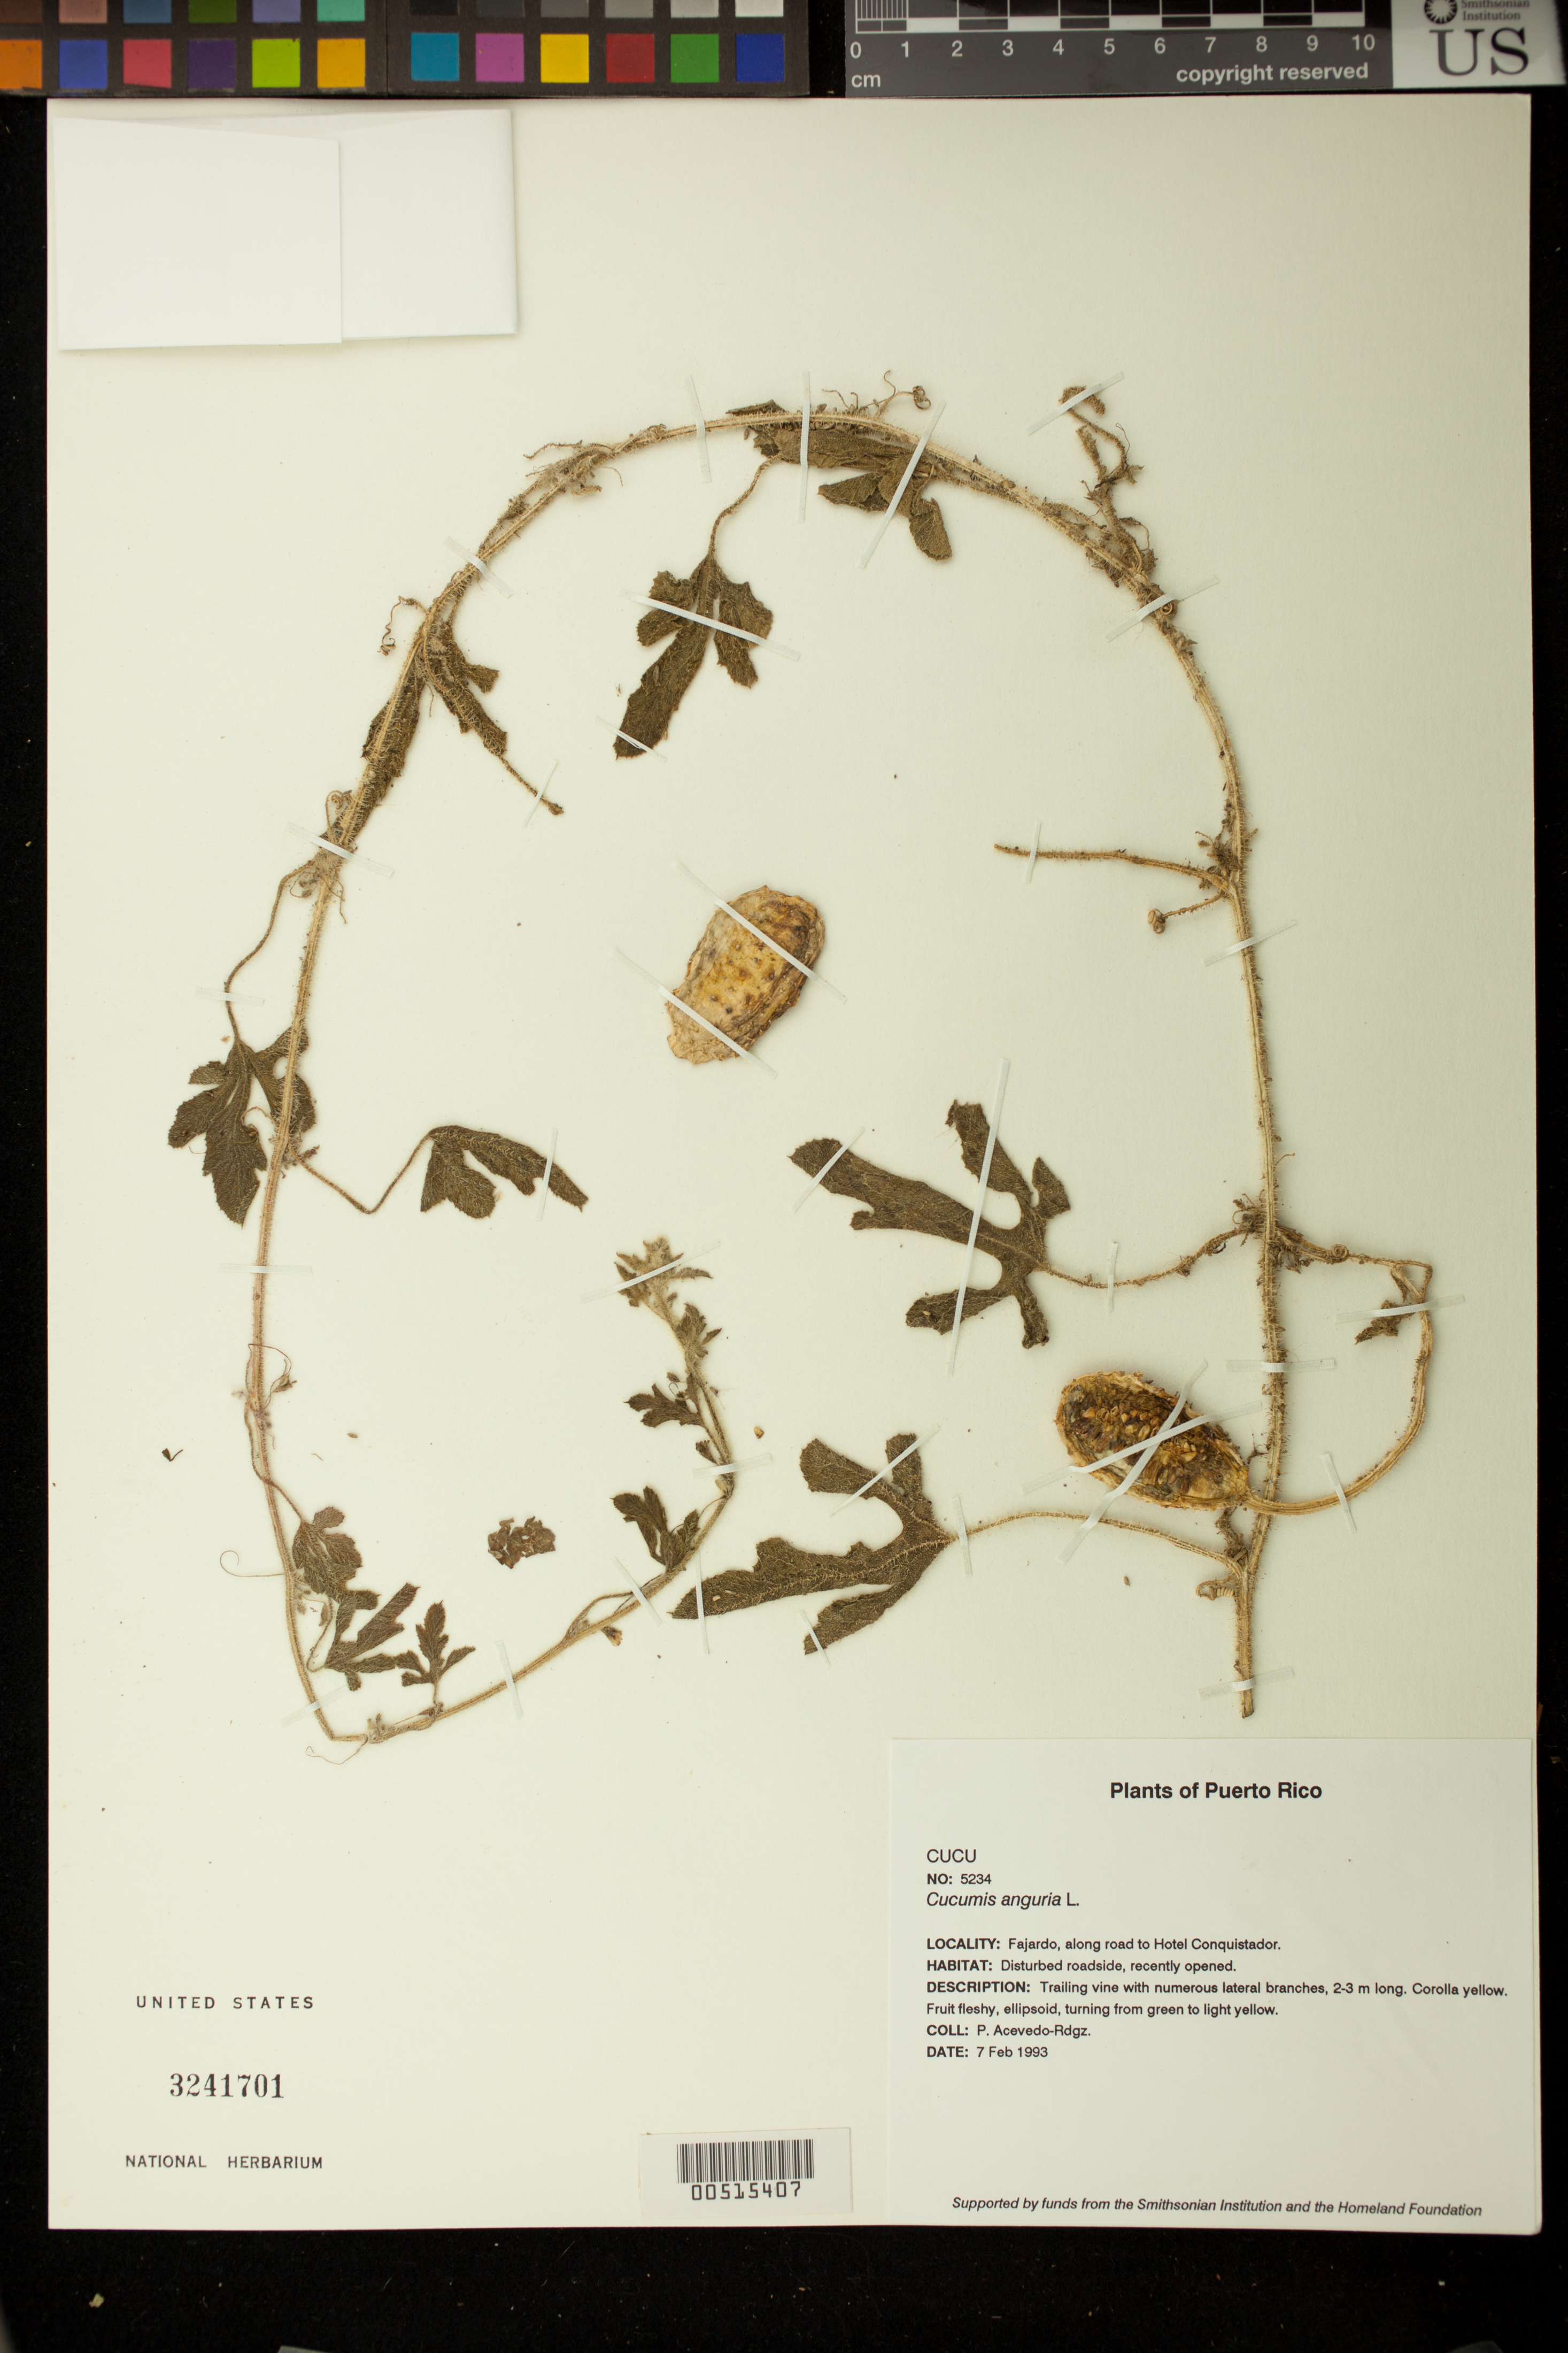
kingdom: Plantae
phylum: Tracheophyta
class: Magnoliopsida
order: Cucurbitales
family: Cucurbitaceae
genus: Cucumis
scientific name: Cucumis anguria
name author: L.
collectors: P. Acevedo-Rodr.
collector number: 5234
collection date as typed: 07 Feb 1993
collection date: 1993-02-07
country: Puerto Rico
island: Puerto Rico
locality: Fajardo, along road to Hotel Conquistador.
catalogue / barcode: US 3241701